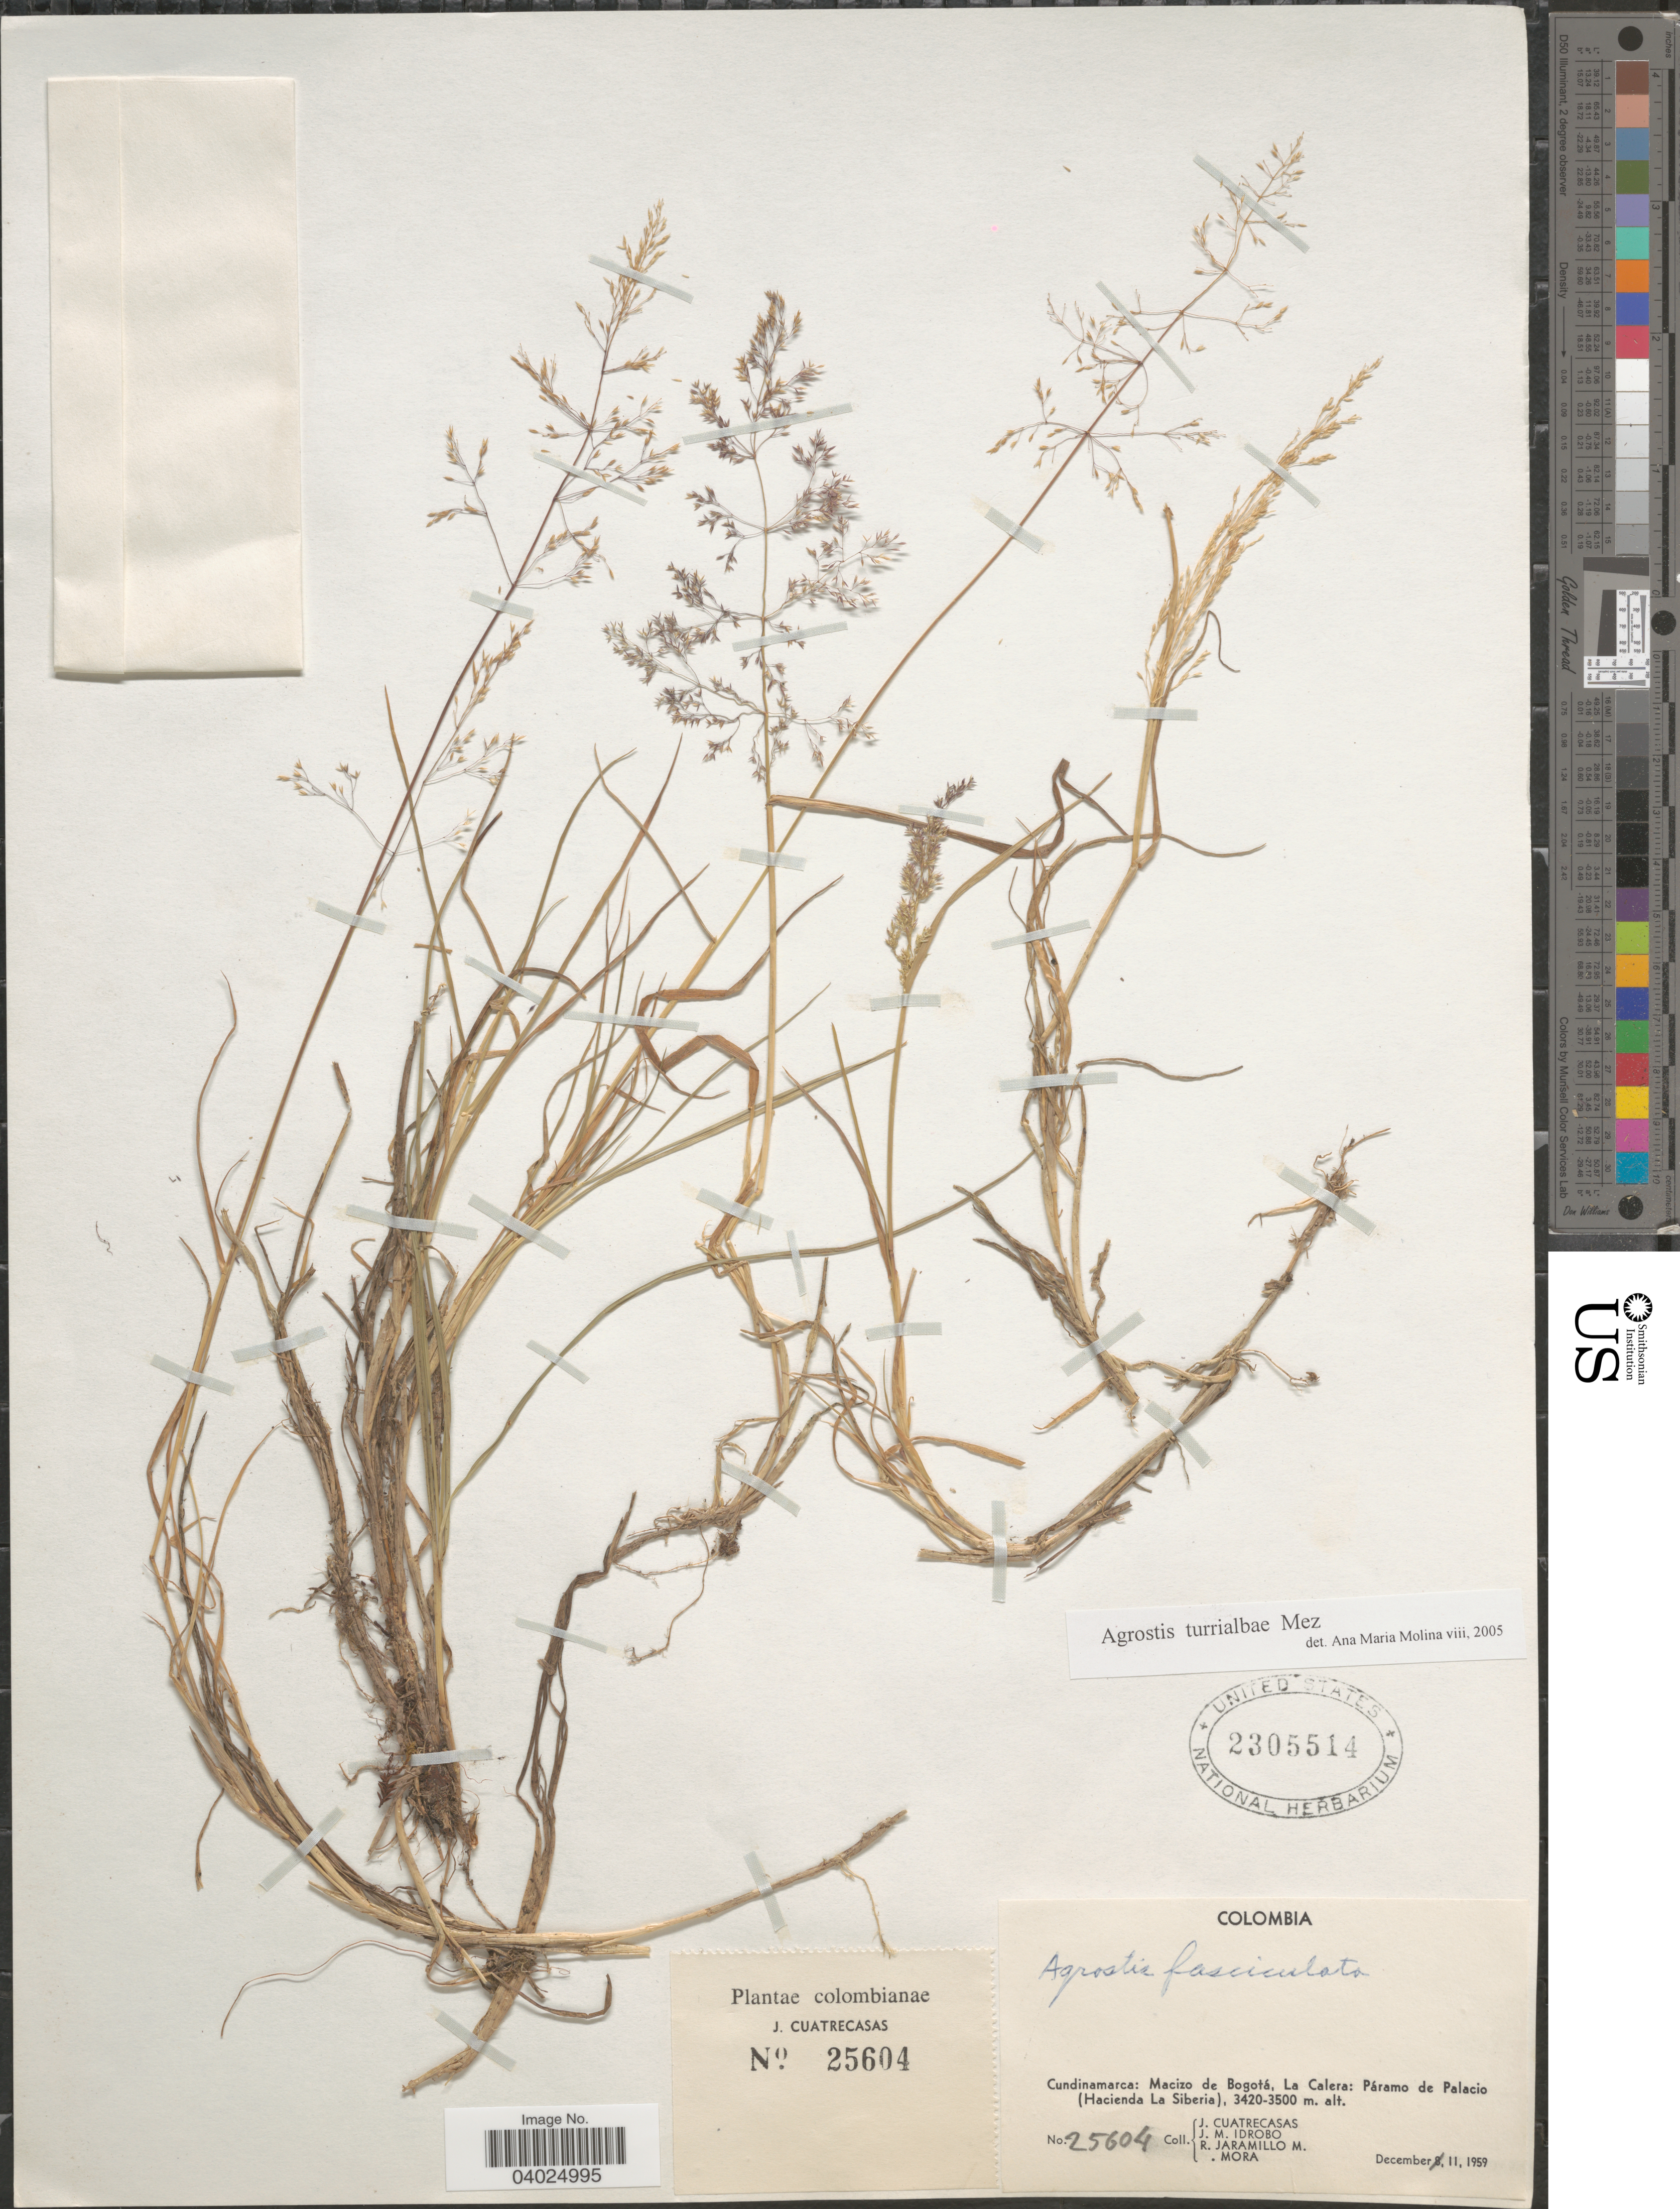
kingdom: Plantae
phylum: Tracheophyta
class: Liliopsida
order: Poales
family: Poaceae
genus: Agrostis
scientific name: Agrostis turrialbae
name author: Mez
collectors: J. Cuatrecasas, J. M. Idrobo, R. Jaramillo M. & Mora, --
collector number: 25604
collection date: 1959-12-11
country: Colombia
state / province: Cundinamarca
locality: Macizo de Bogotá, La Calera: Páramo de Palacio (Hacienda La Siberia).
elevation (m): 3420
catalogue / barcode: US 2305514